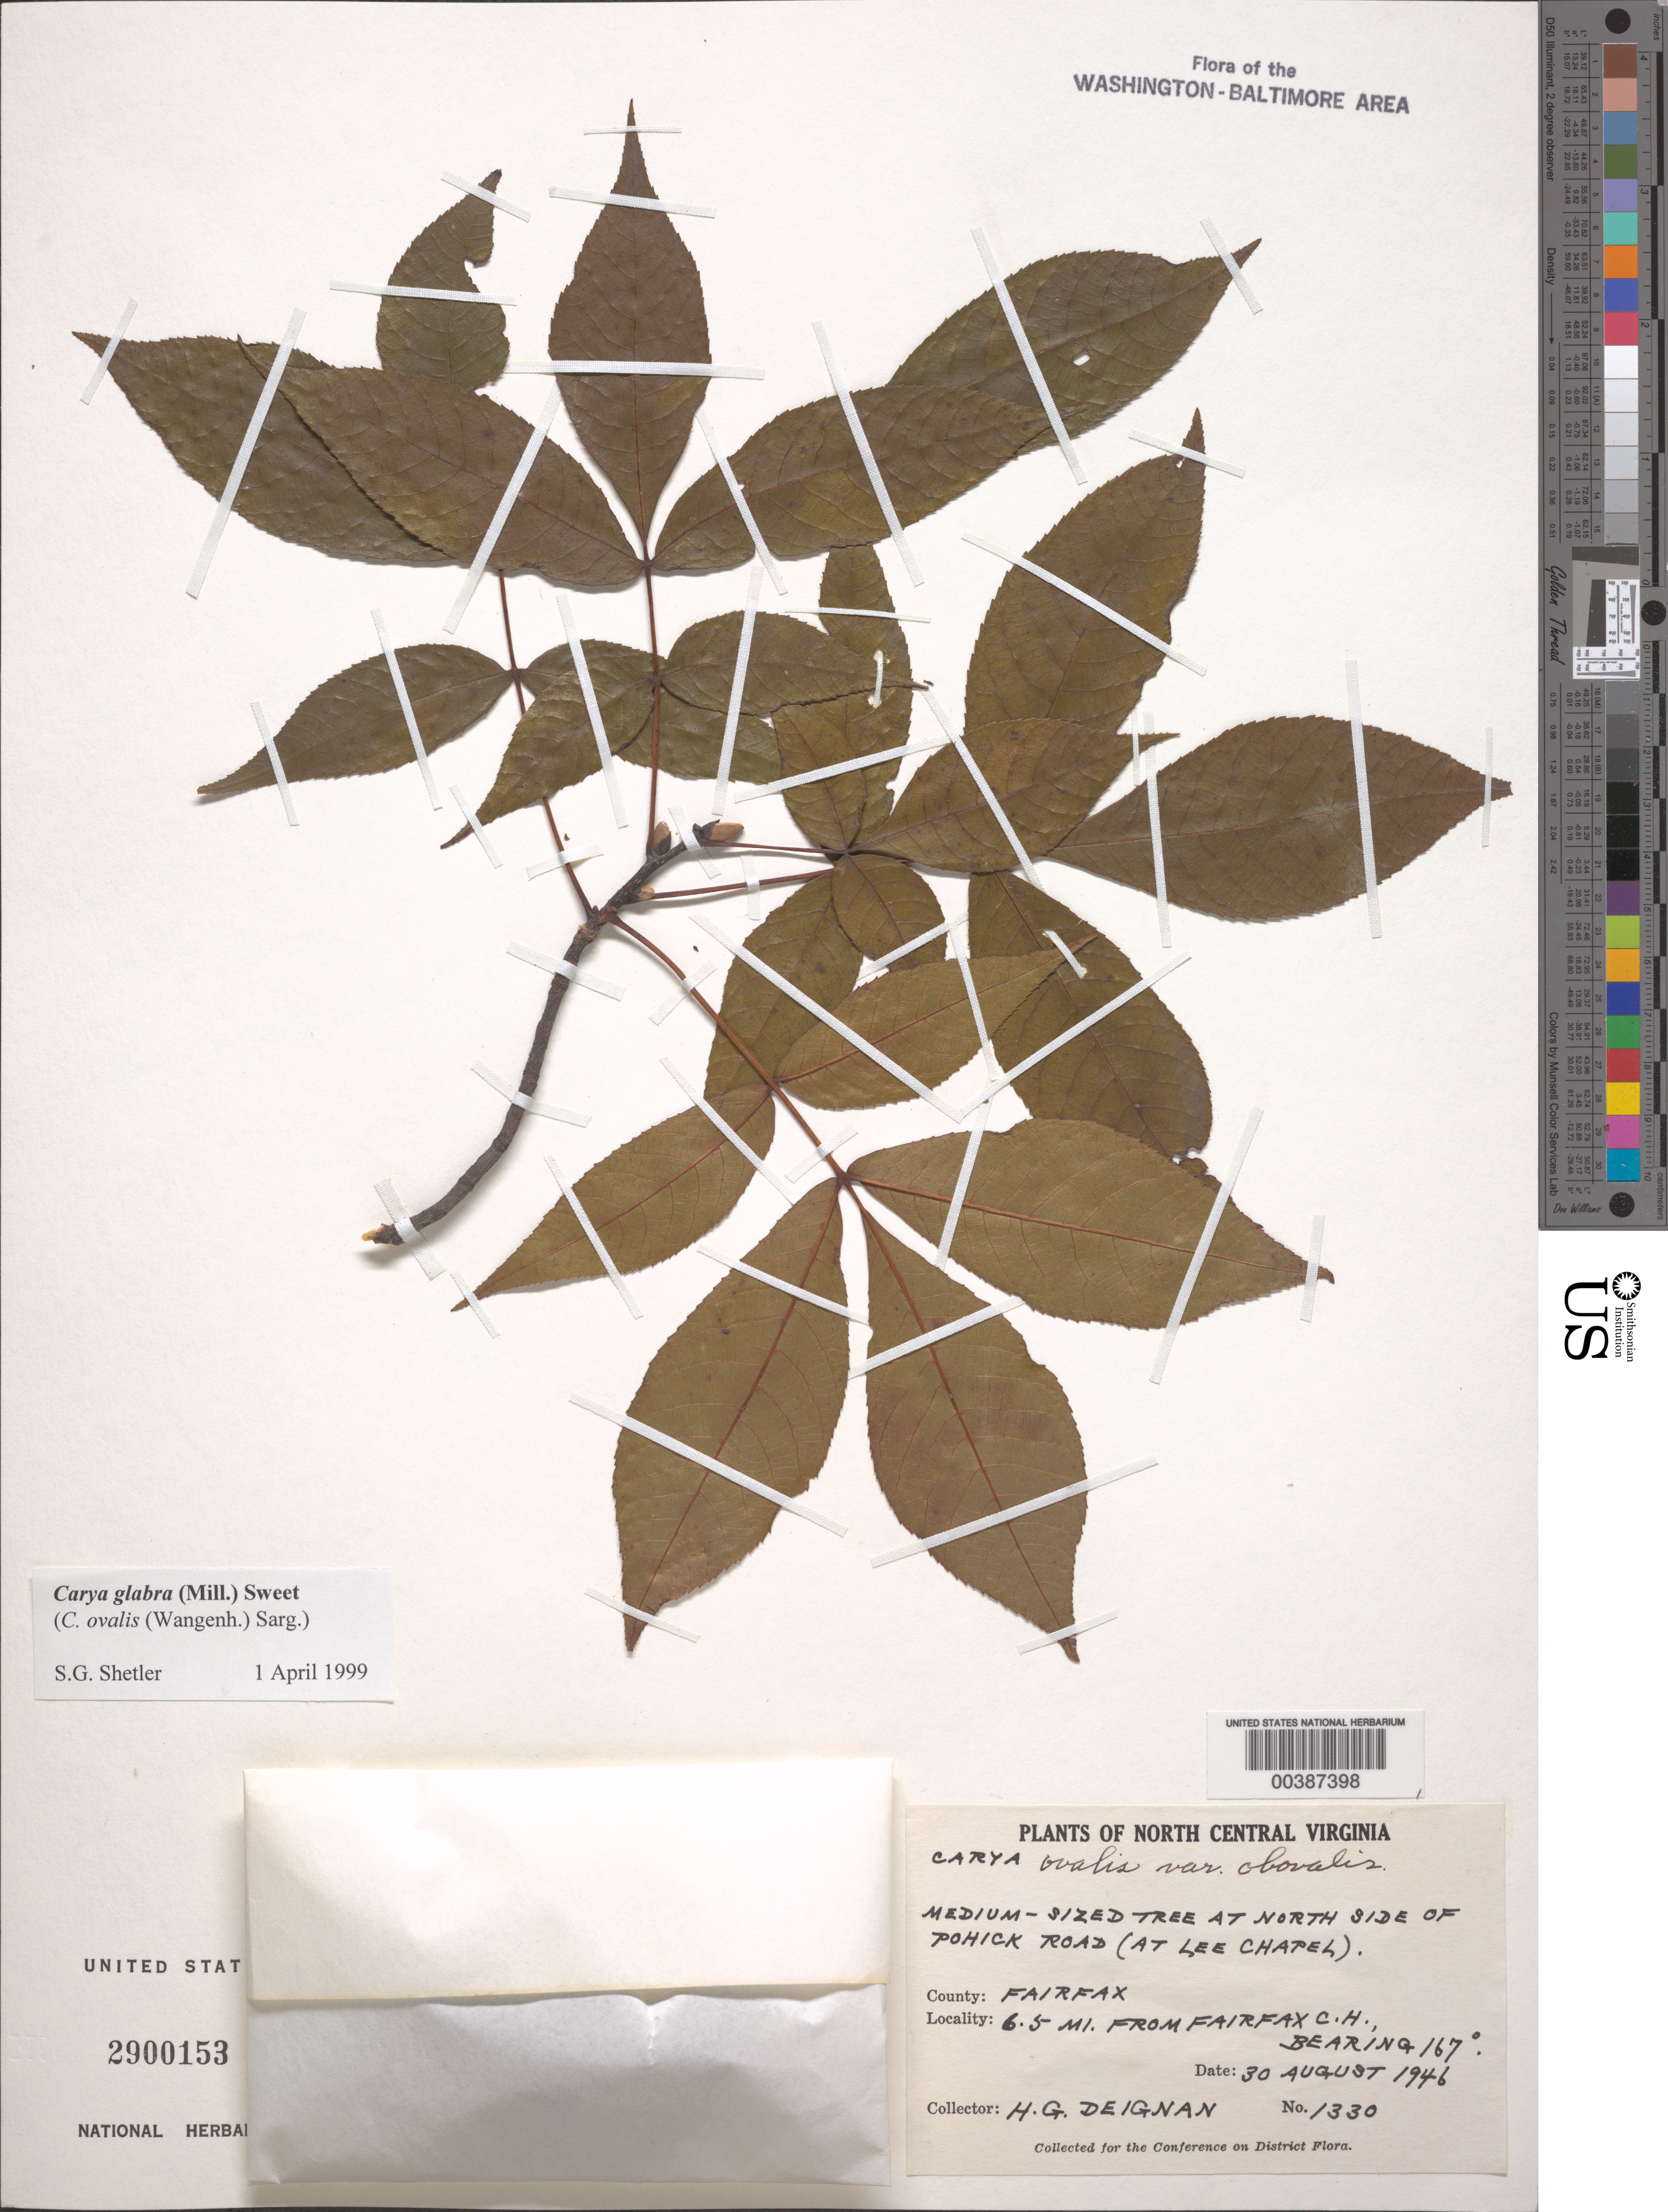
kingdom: Plantae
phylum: Tracheophyta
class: Magnoliopsida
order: Fagales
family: Juglandaceae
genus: Carya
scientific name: Carya glabra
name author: (Mill.) Sweet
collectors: H. Deignan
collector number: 1330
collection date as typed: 30 Aug 1946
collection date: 1946-08-30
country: United States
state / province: Virginia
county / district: Fairfax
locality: North side Pohick Road at Lee Chapel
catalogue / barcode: US 2900153